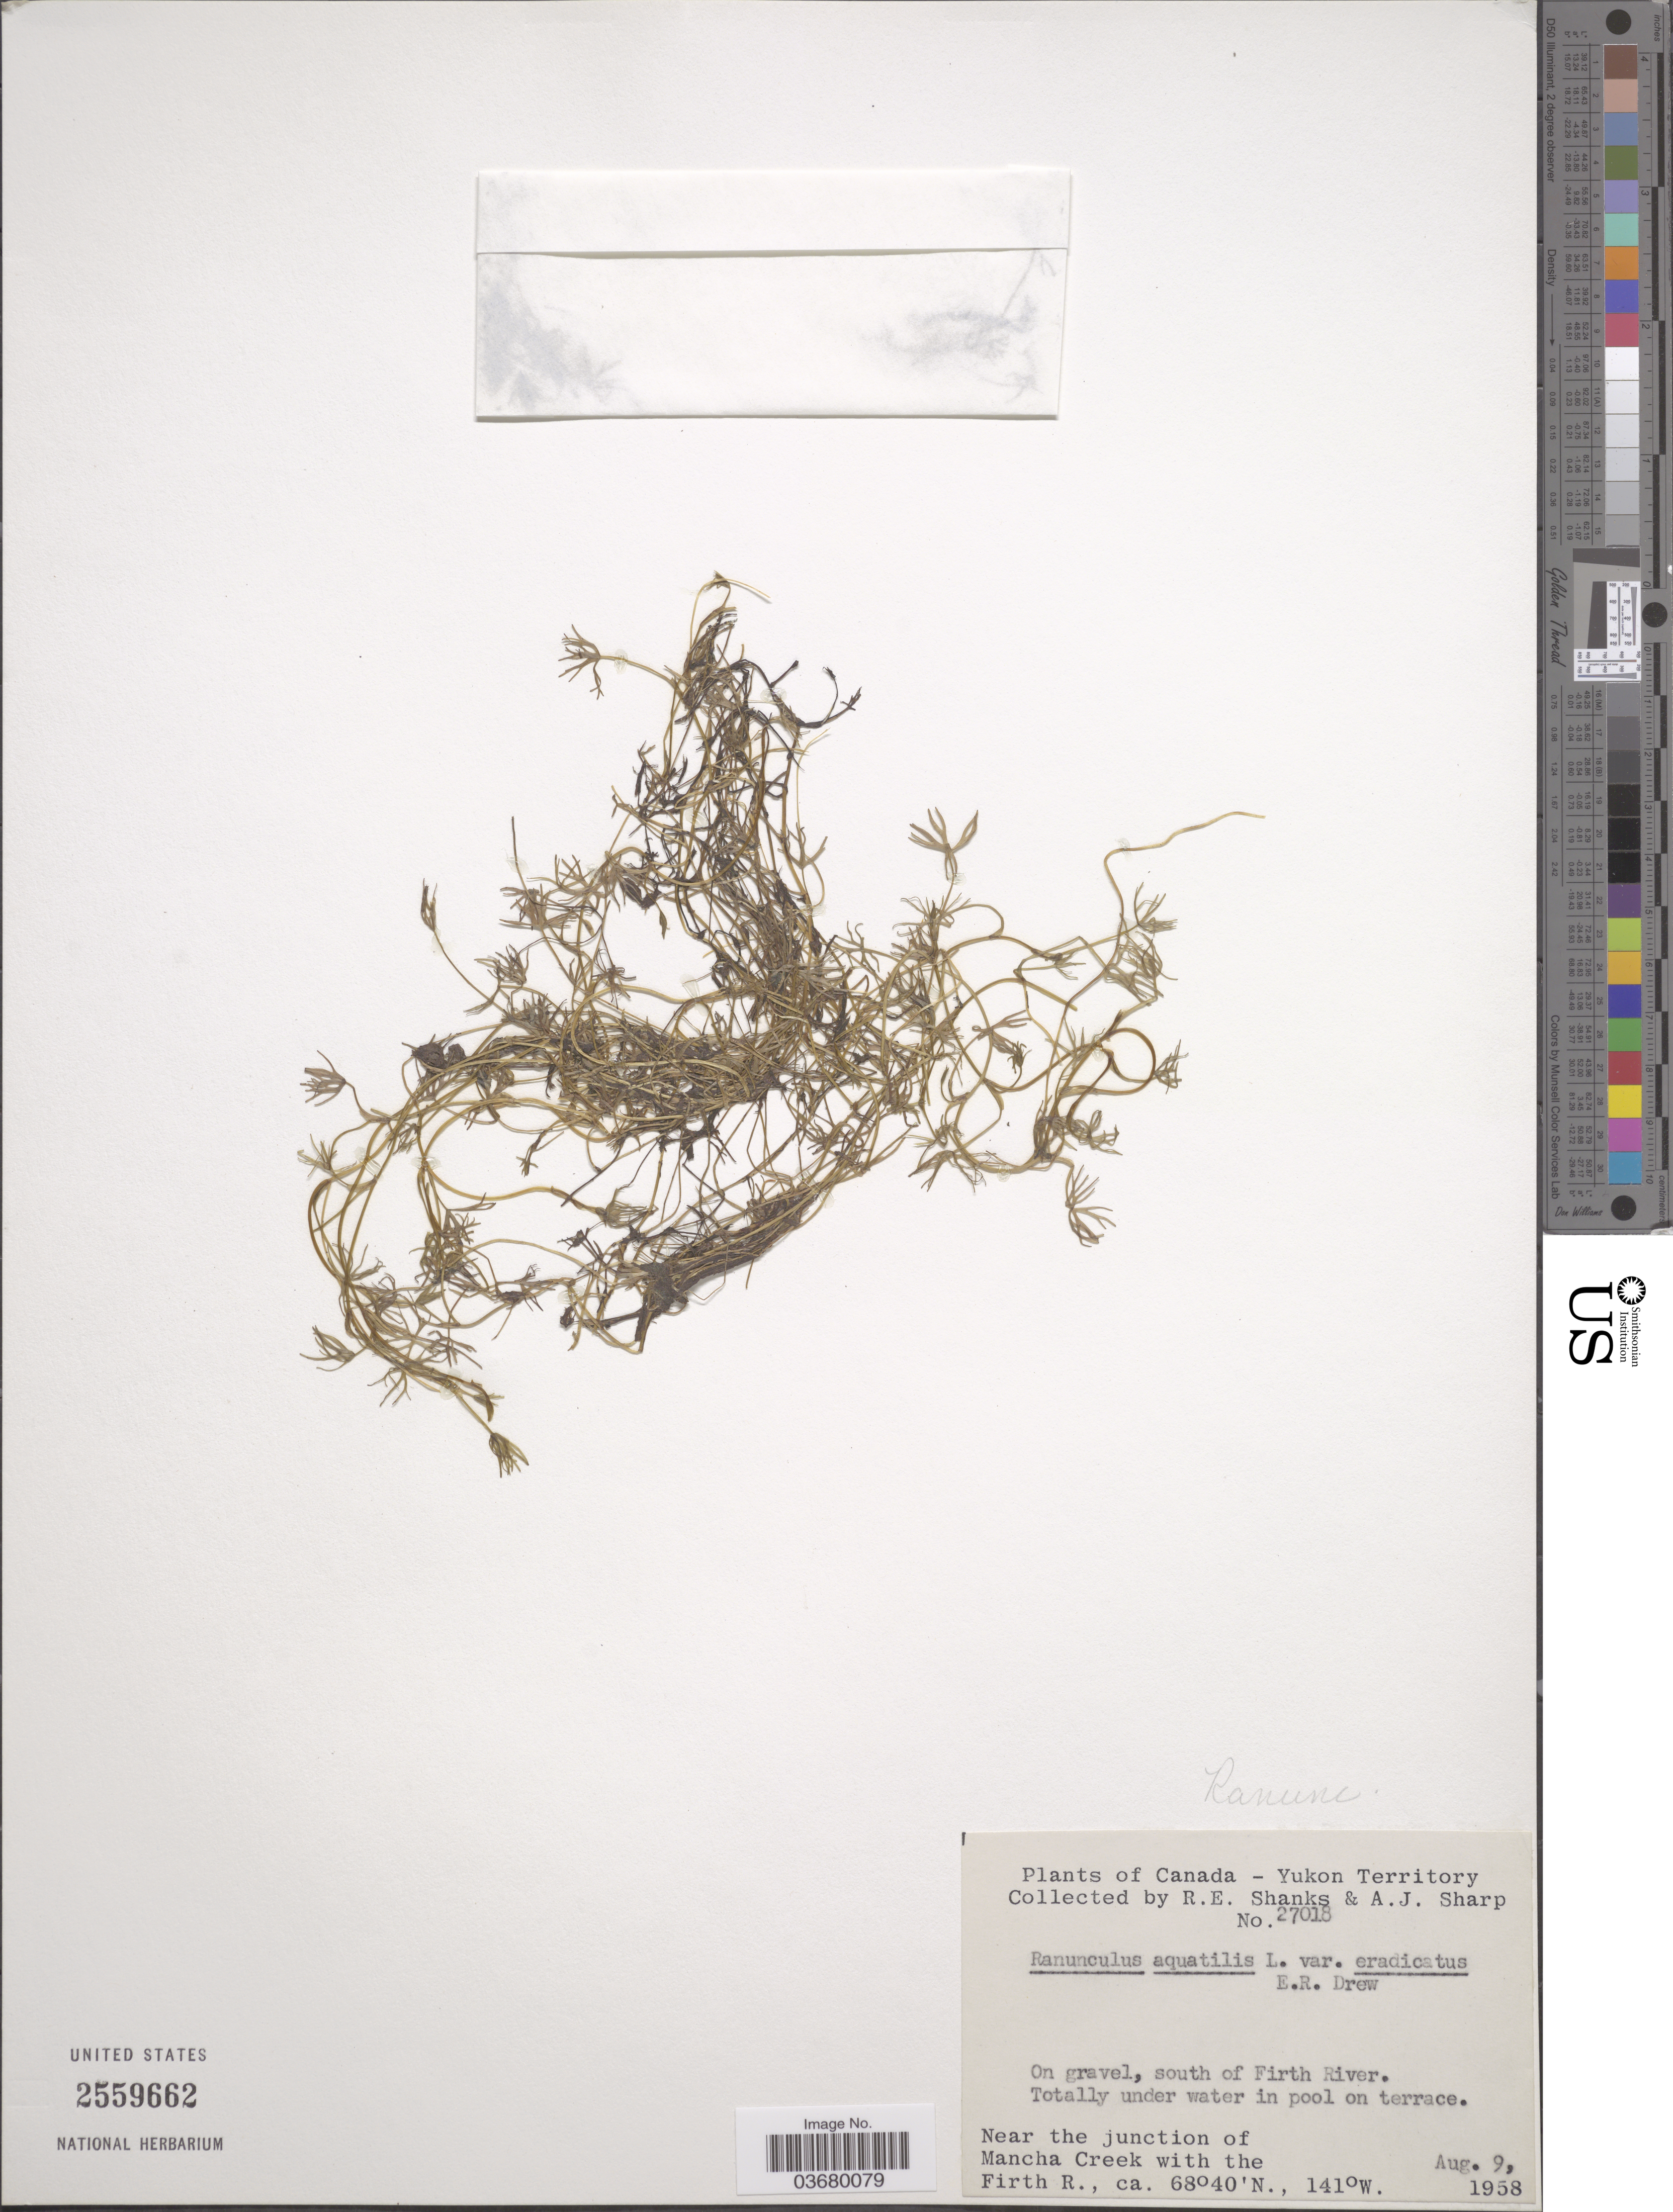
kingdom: Plantae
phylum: Tracheophyta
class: Magnoliopsida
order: Ranunculales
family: Ranunculaceae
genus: Ranunculus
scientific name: Ranunculus sp.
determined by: Strong, Mark T., (BOT), Smithsonian Institution - National Museum of Natural History (UNITED STATES)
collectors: R. Shanks & A. J. Sharp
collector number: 27018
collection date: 1958-08-09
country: Canada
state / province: Yukon Territory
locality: South of Firth River. Near the junction of Mancha Creek with the Firth R.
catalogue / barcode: US 2559662